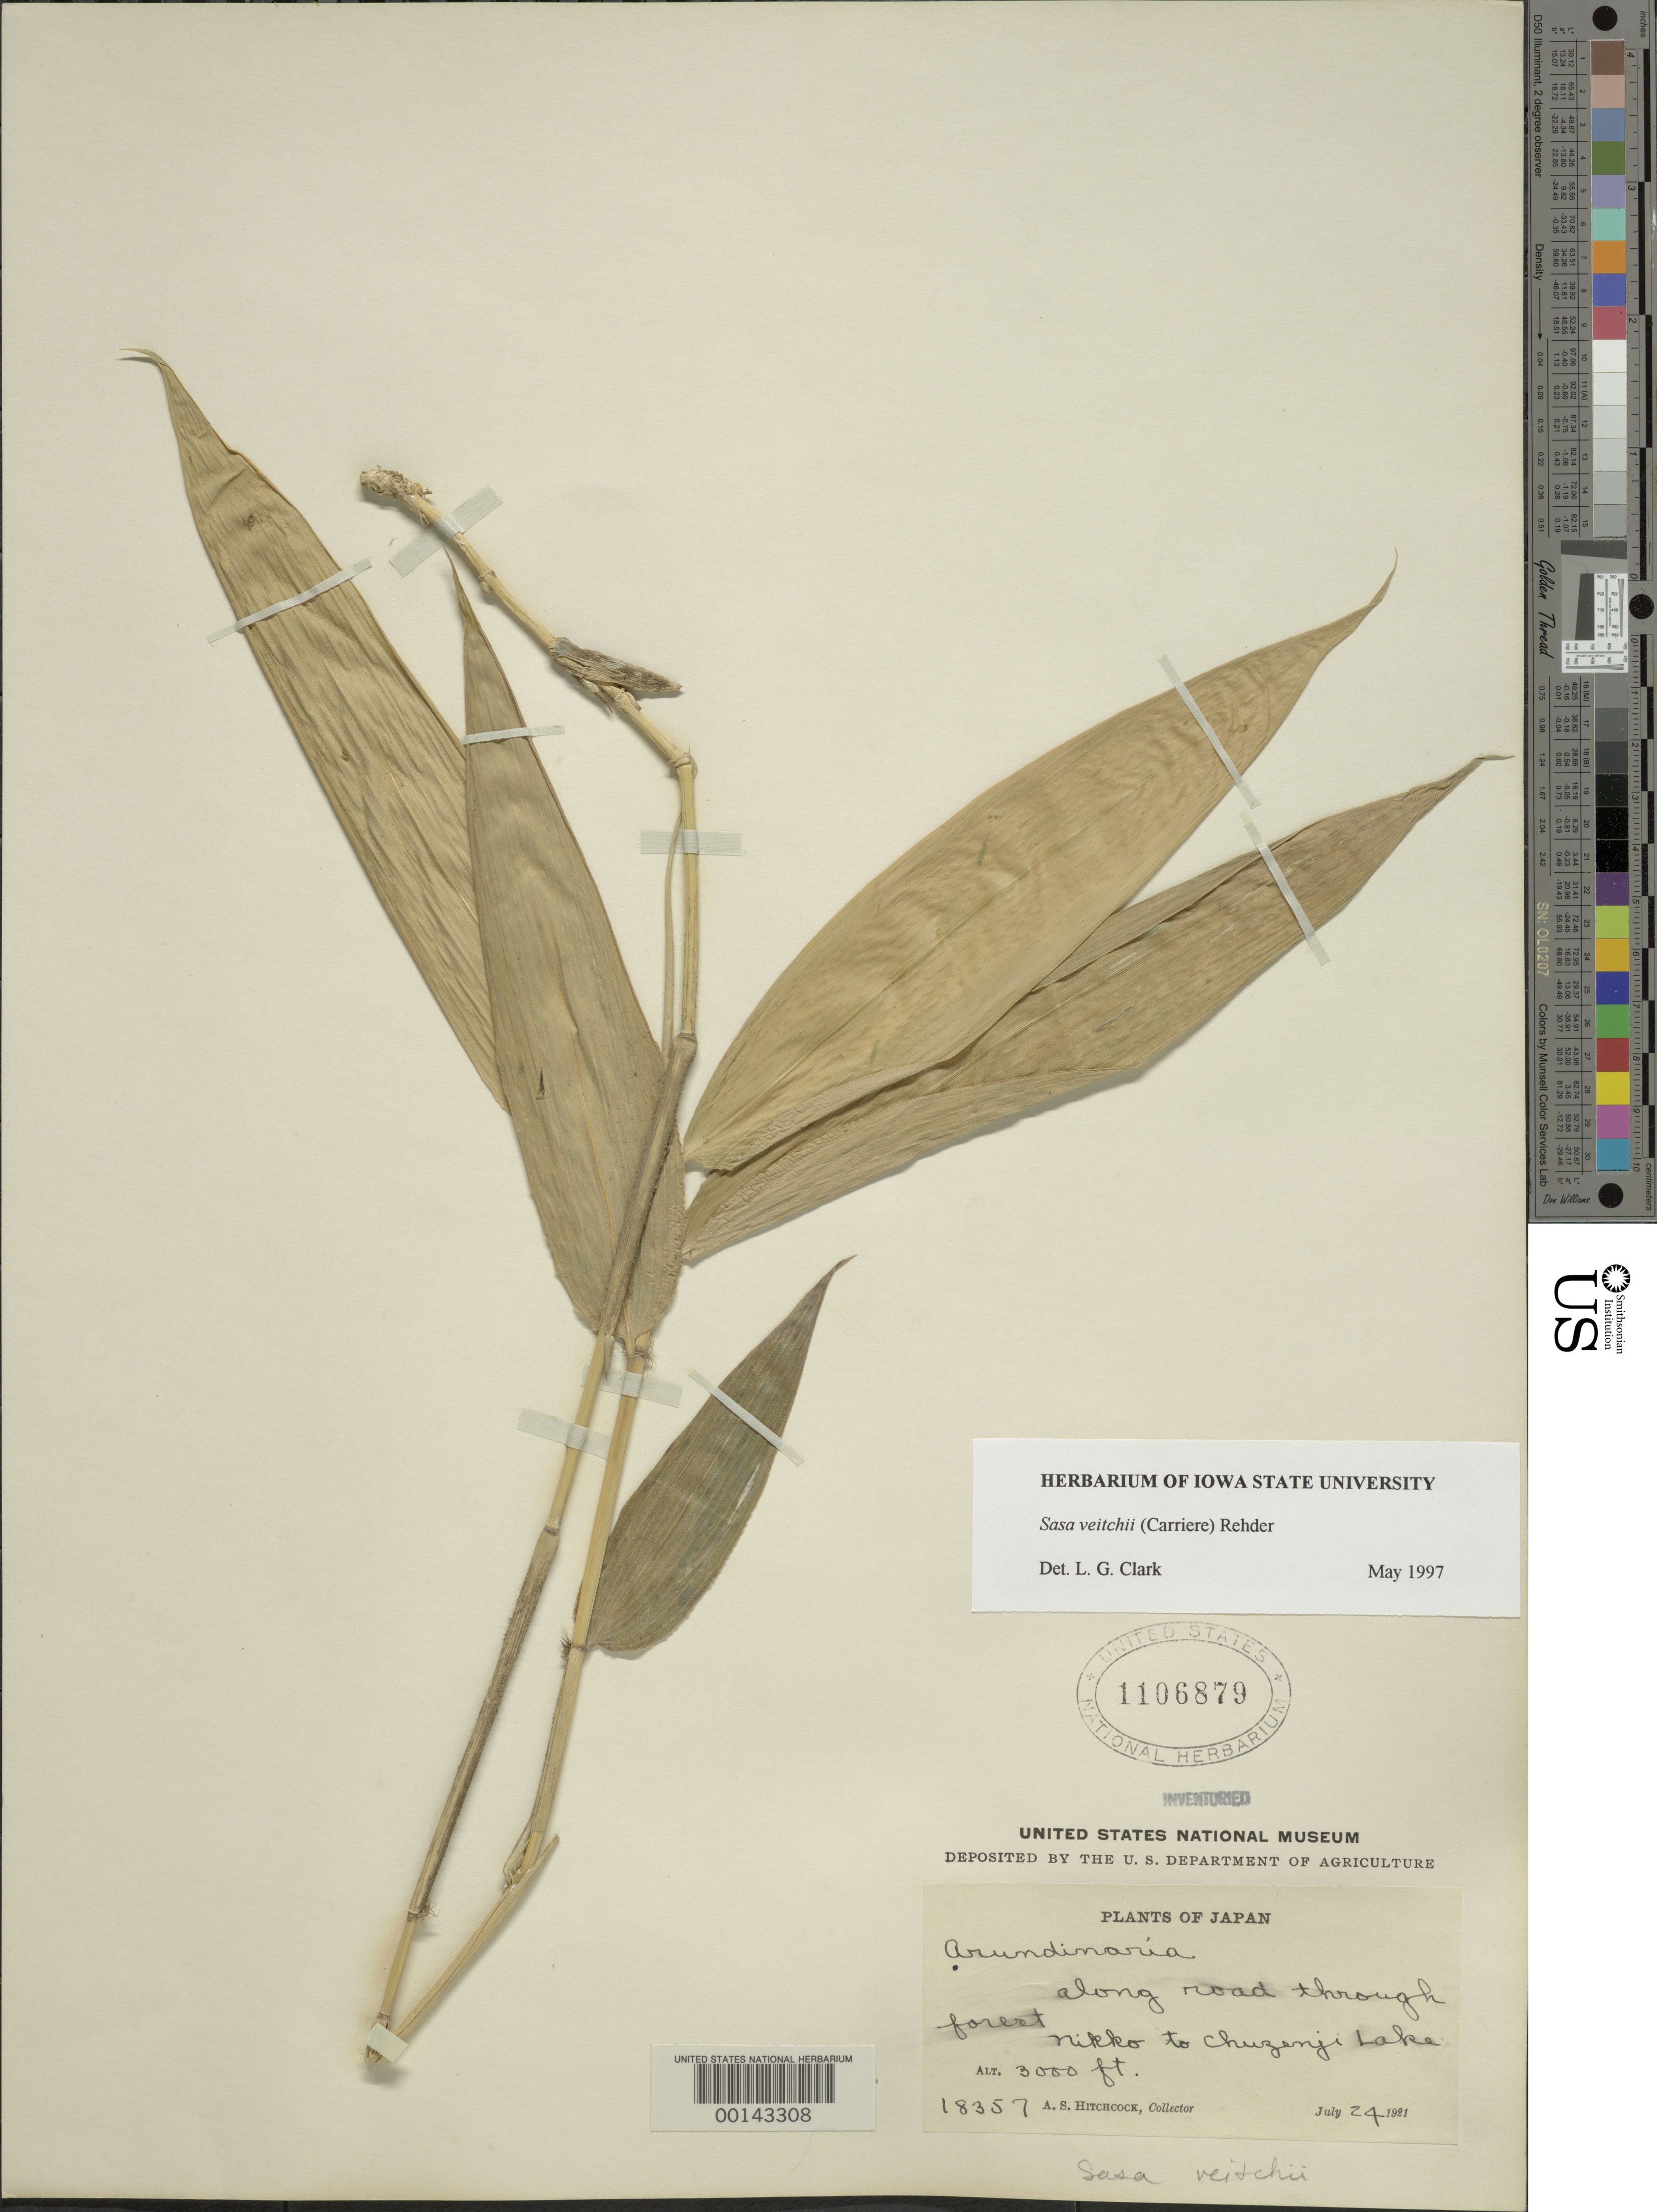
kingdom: Plantae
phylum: Tracheophyta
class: Liliopsida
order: Poales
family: Poaceae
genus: Sasa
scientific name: Sasa veitchii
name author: (Carrière) Rehder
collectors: A. S. Hitchcock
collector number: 18357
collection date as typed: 24 Jul 1921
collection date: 1921-07-24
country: Japan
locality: Nikko, chuzanji lake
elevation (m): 915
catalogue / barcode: US 1106879